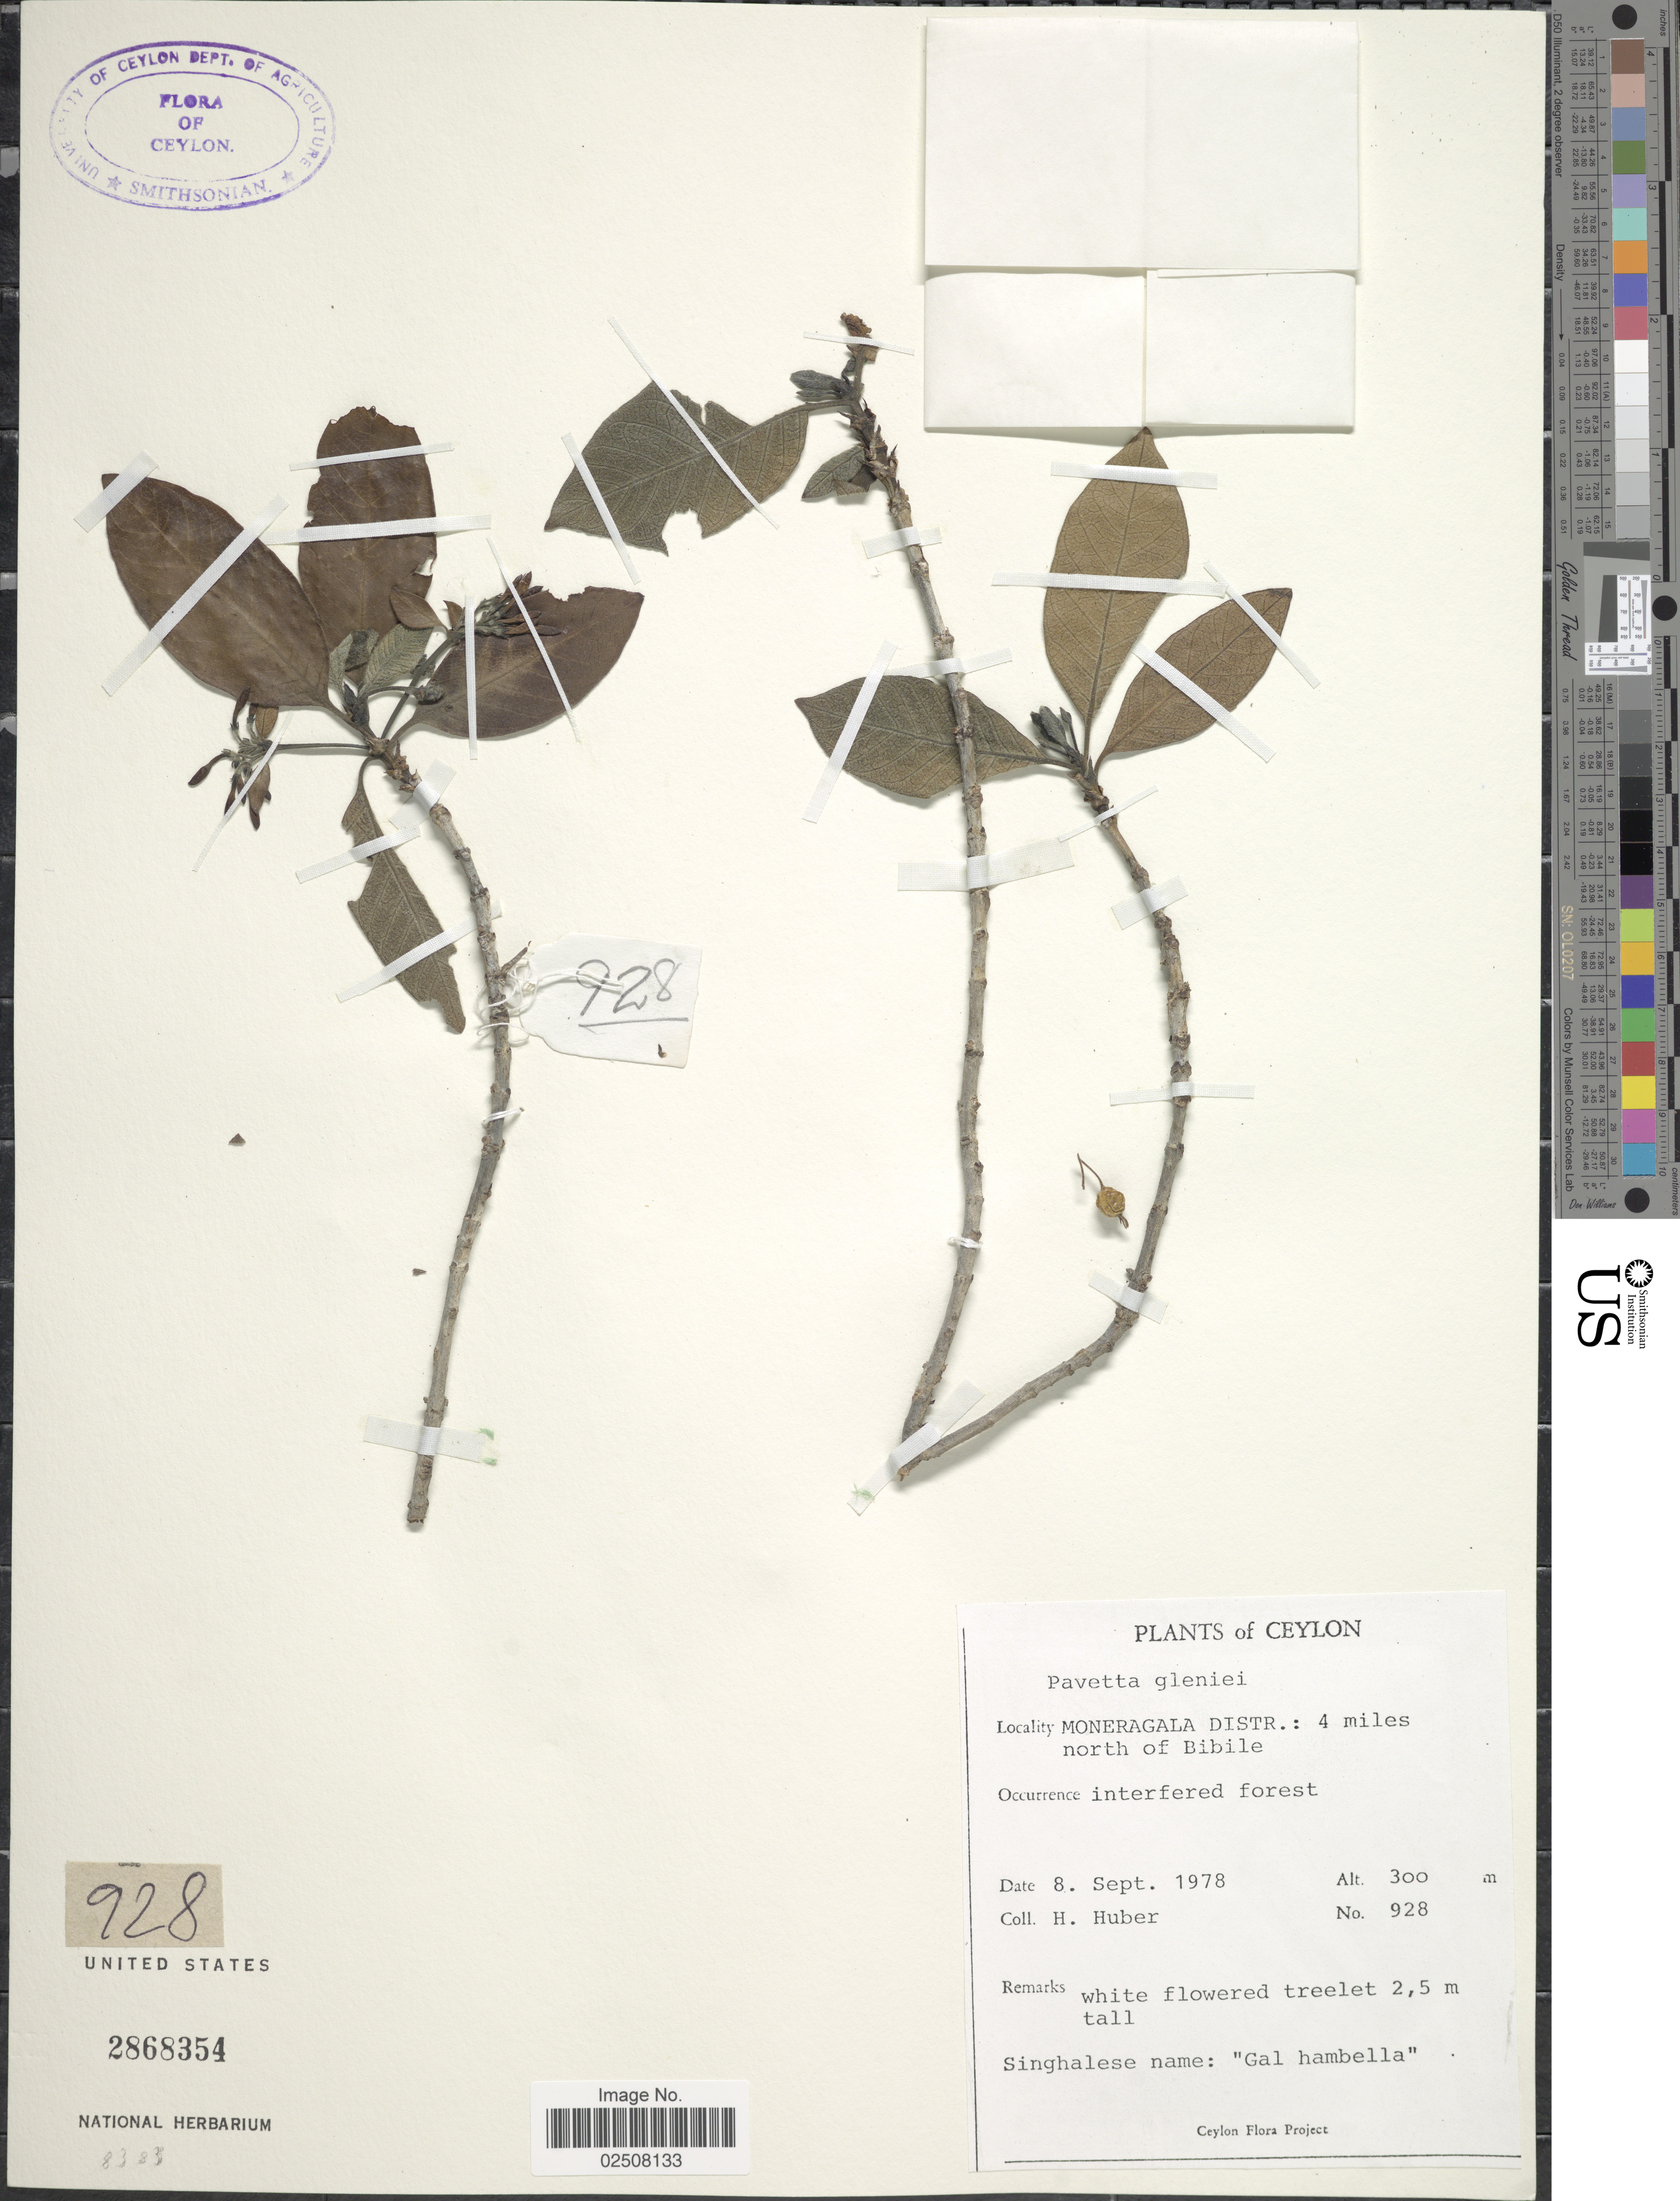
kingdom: Plantae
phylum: Tracheophyta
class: Magnoliopsida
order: Gentianales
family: Rubiaceae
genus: Pavetta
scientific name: Pavetta gleniei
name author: Thwaites ex Hook. f.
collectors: H. Huber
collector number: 928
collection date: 1978-09-08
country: Sri Lanka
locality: Ceylon, Moneragala Distr.: 4 miles north of Bibile, interfered forest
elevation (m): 300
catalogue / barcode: US 2868354